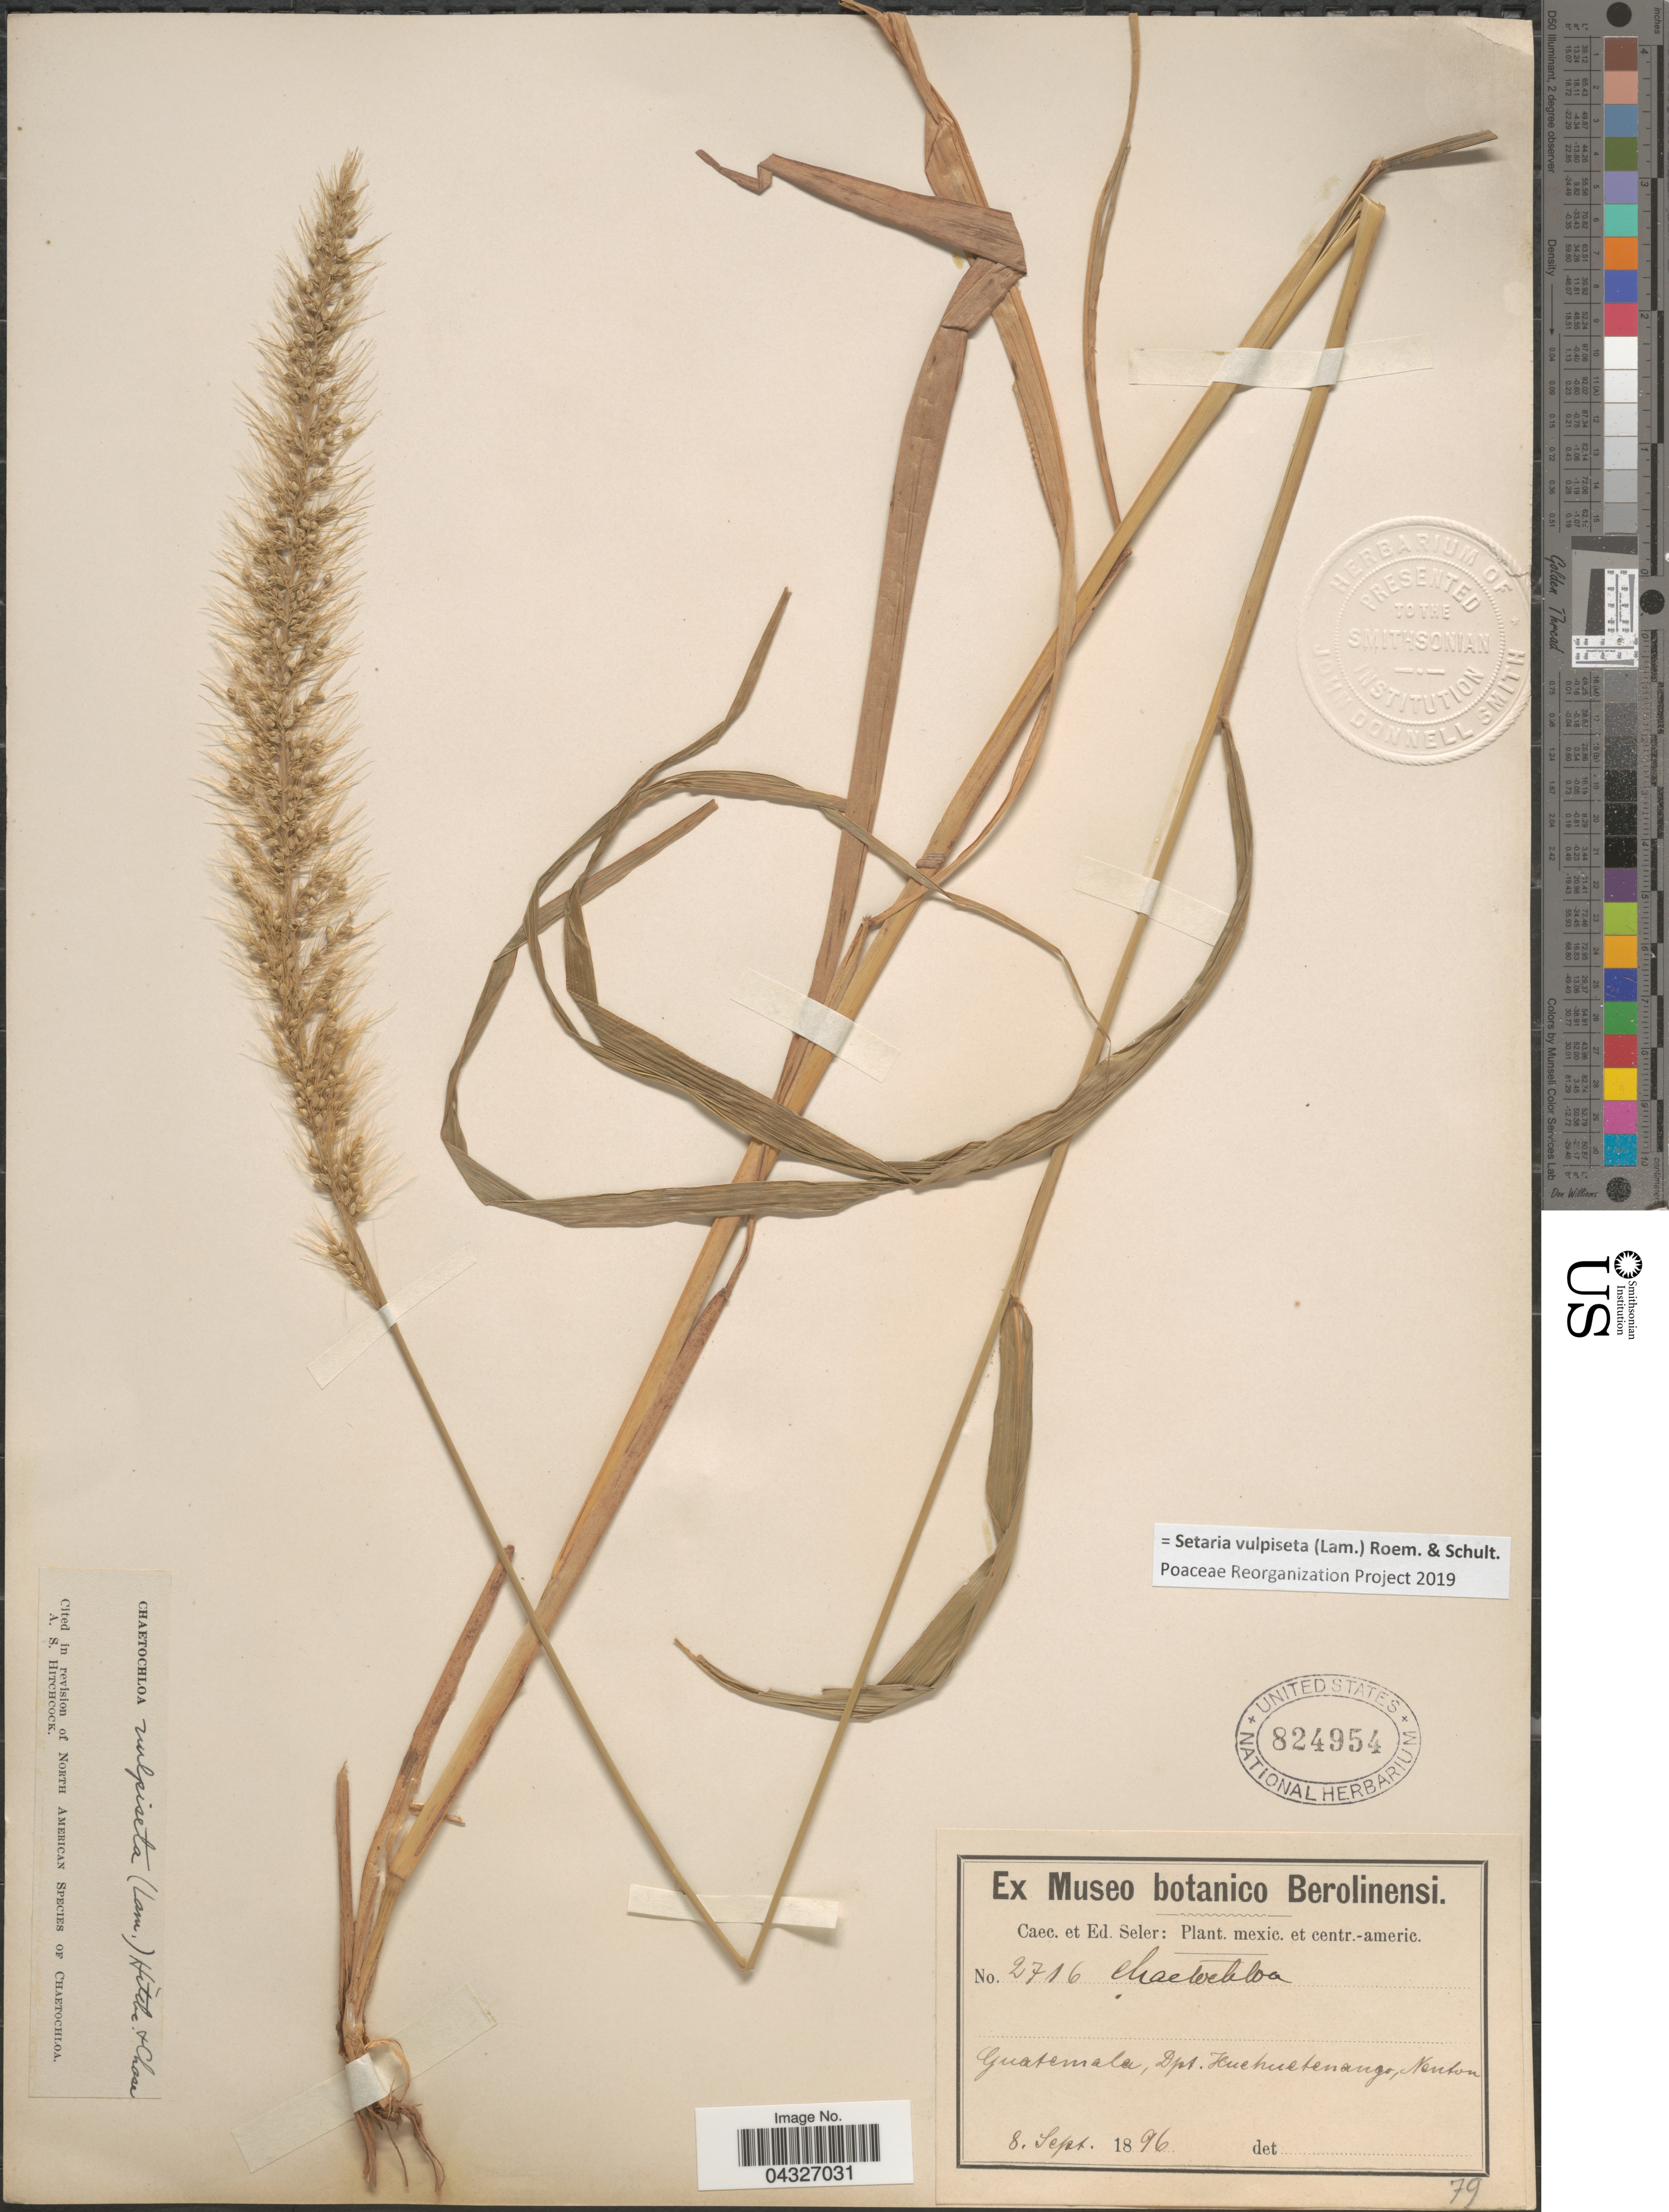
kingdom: Plantae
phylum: Tracheophyta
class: Liliopsida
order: Poales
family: Poaceae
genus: Setaria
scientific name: Setaria vulpiseta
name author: (Lam.) Roem. & Schult.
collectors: ex Caec. et Ed Seler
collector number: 2716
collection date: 1896-09-08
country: Guatemala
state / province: Huehuetenango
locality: Dpt. Huehuetenango, Nenton.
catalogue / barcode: US 824954